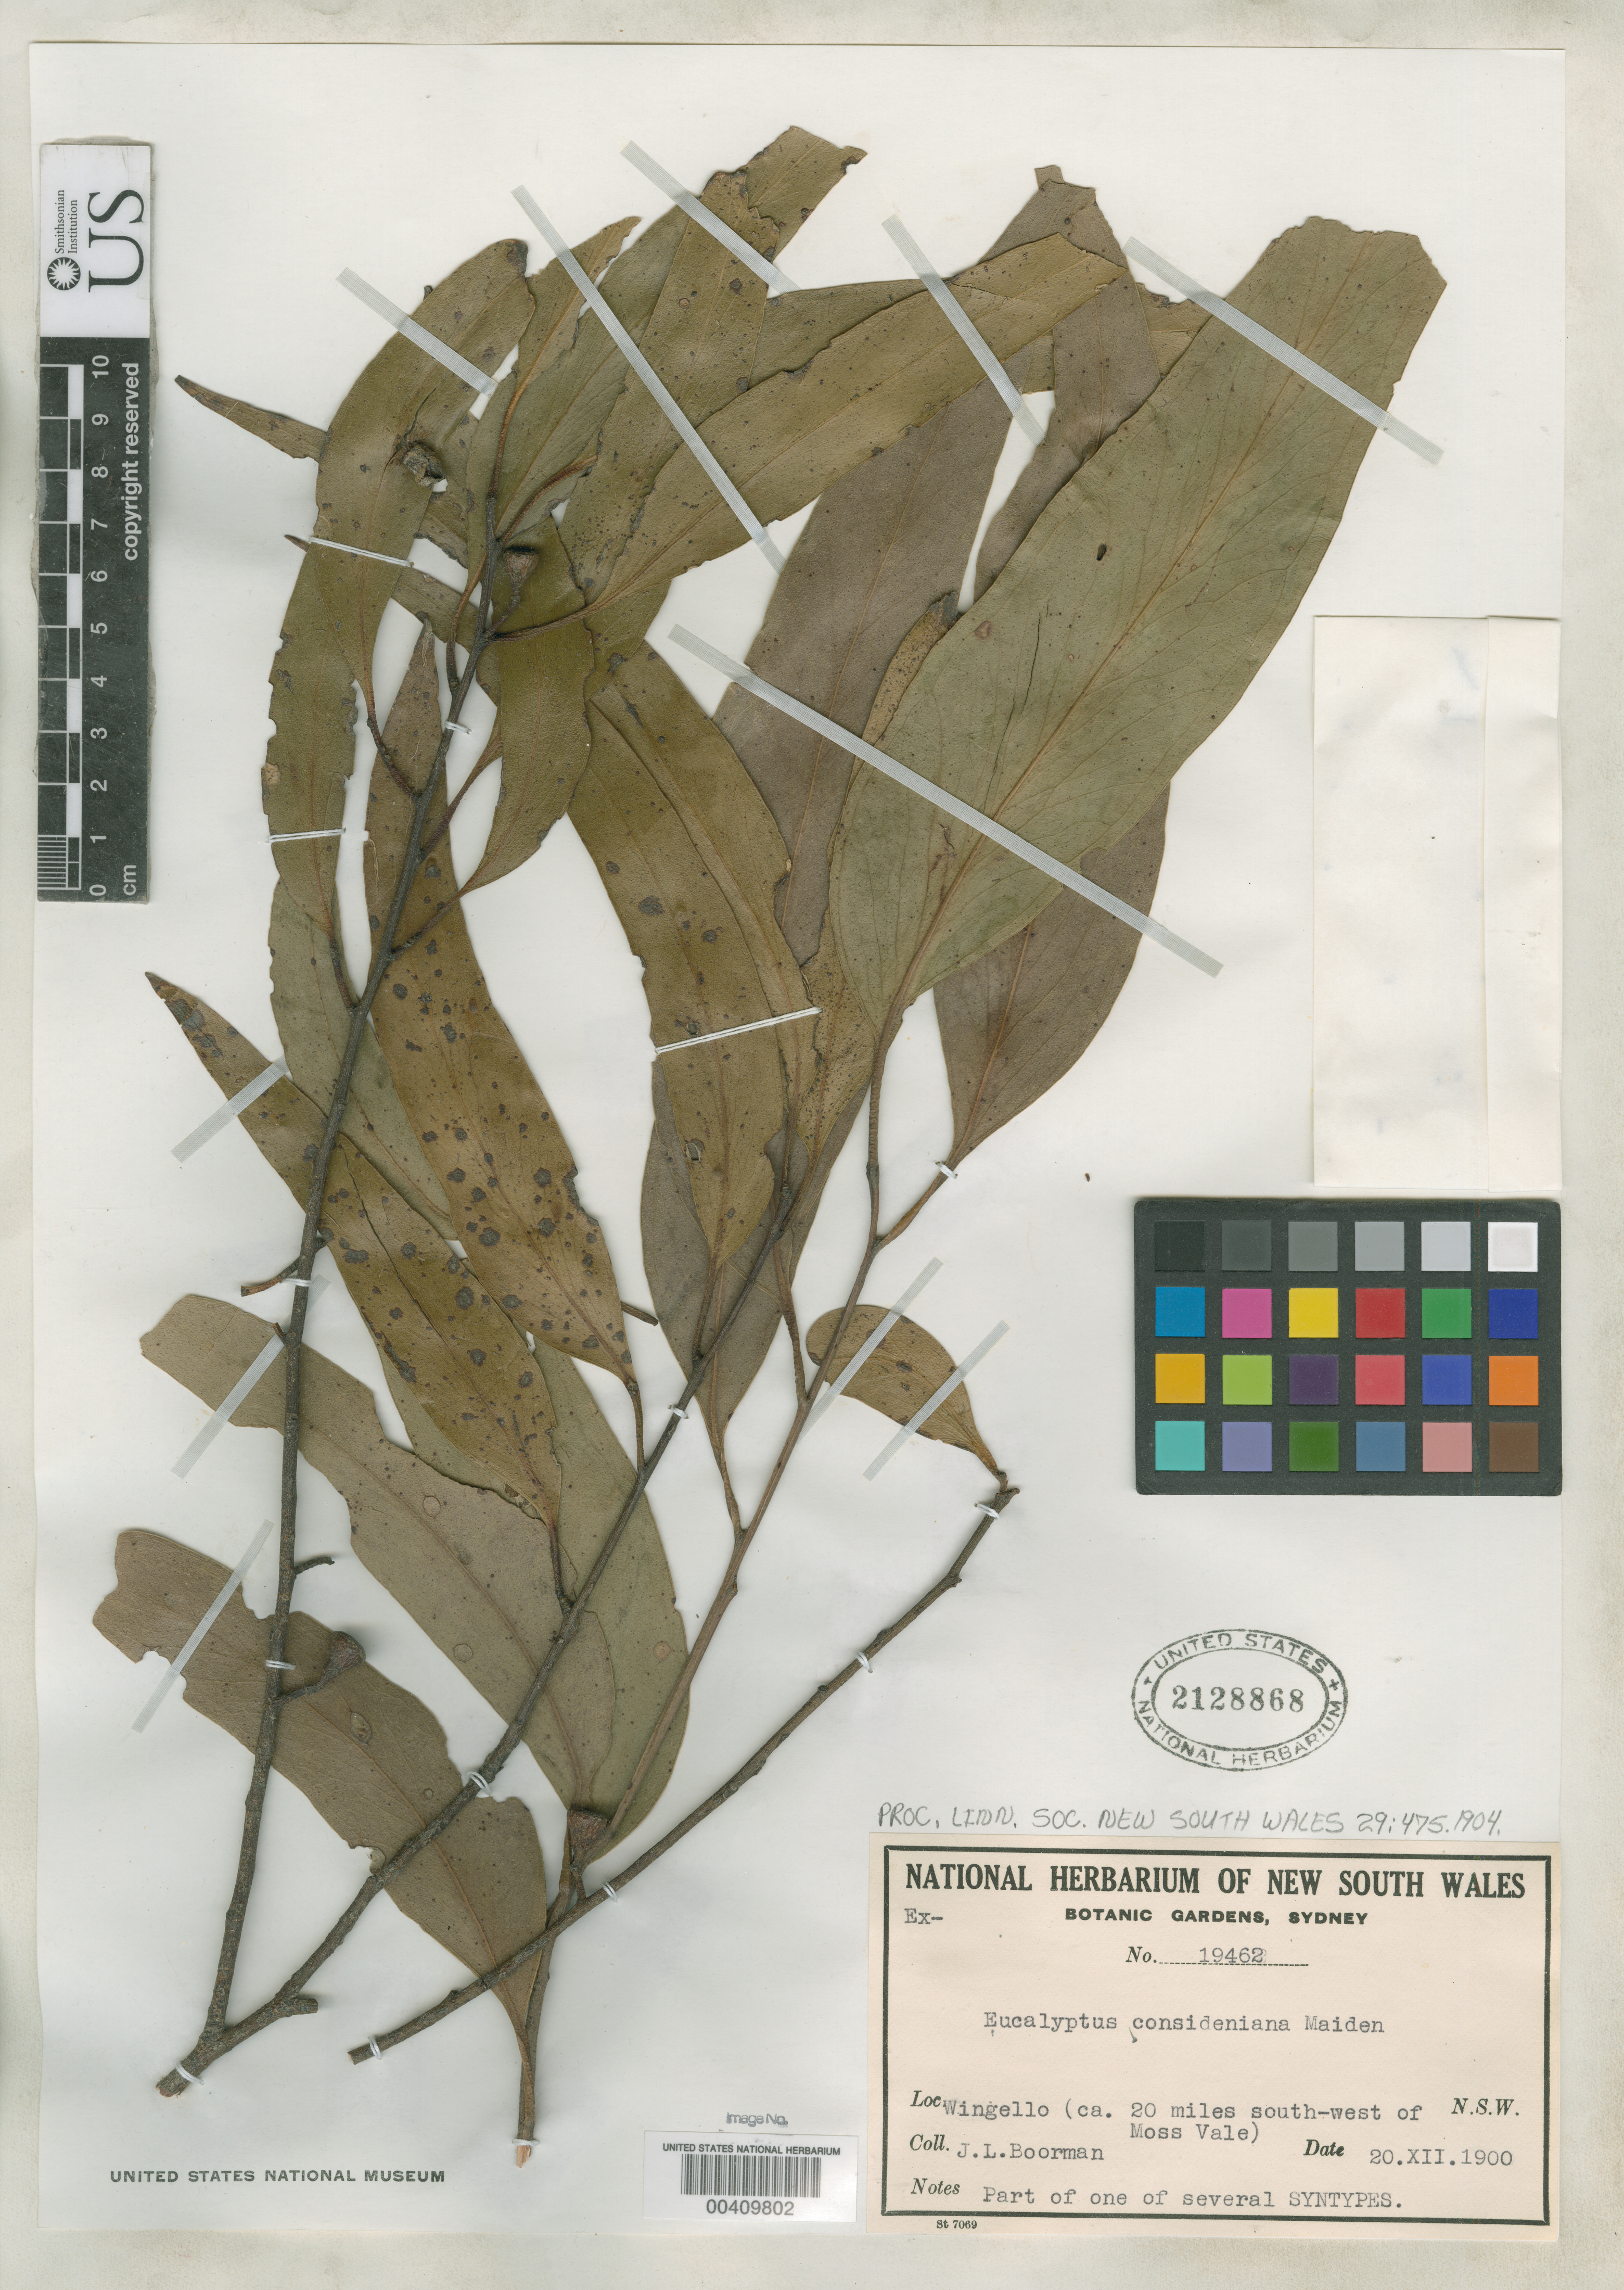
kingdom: Plantae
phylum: Tracheophyta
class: Magnoliopsida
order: Myrtales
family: Myrtaceae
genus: Eucalyptus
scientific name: Eucalyptus consideniana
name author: Maiden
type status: Isosyntype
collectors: J. Boorman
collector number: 19462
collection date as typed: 20 Dec 1900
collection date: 1900-12-20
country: Australia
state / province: New South Wales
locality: Wingello, ca. 20 mi SW of Moss Vale.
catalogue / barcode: US 2128868